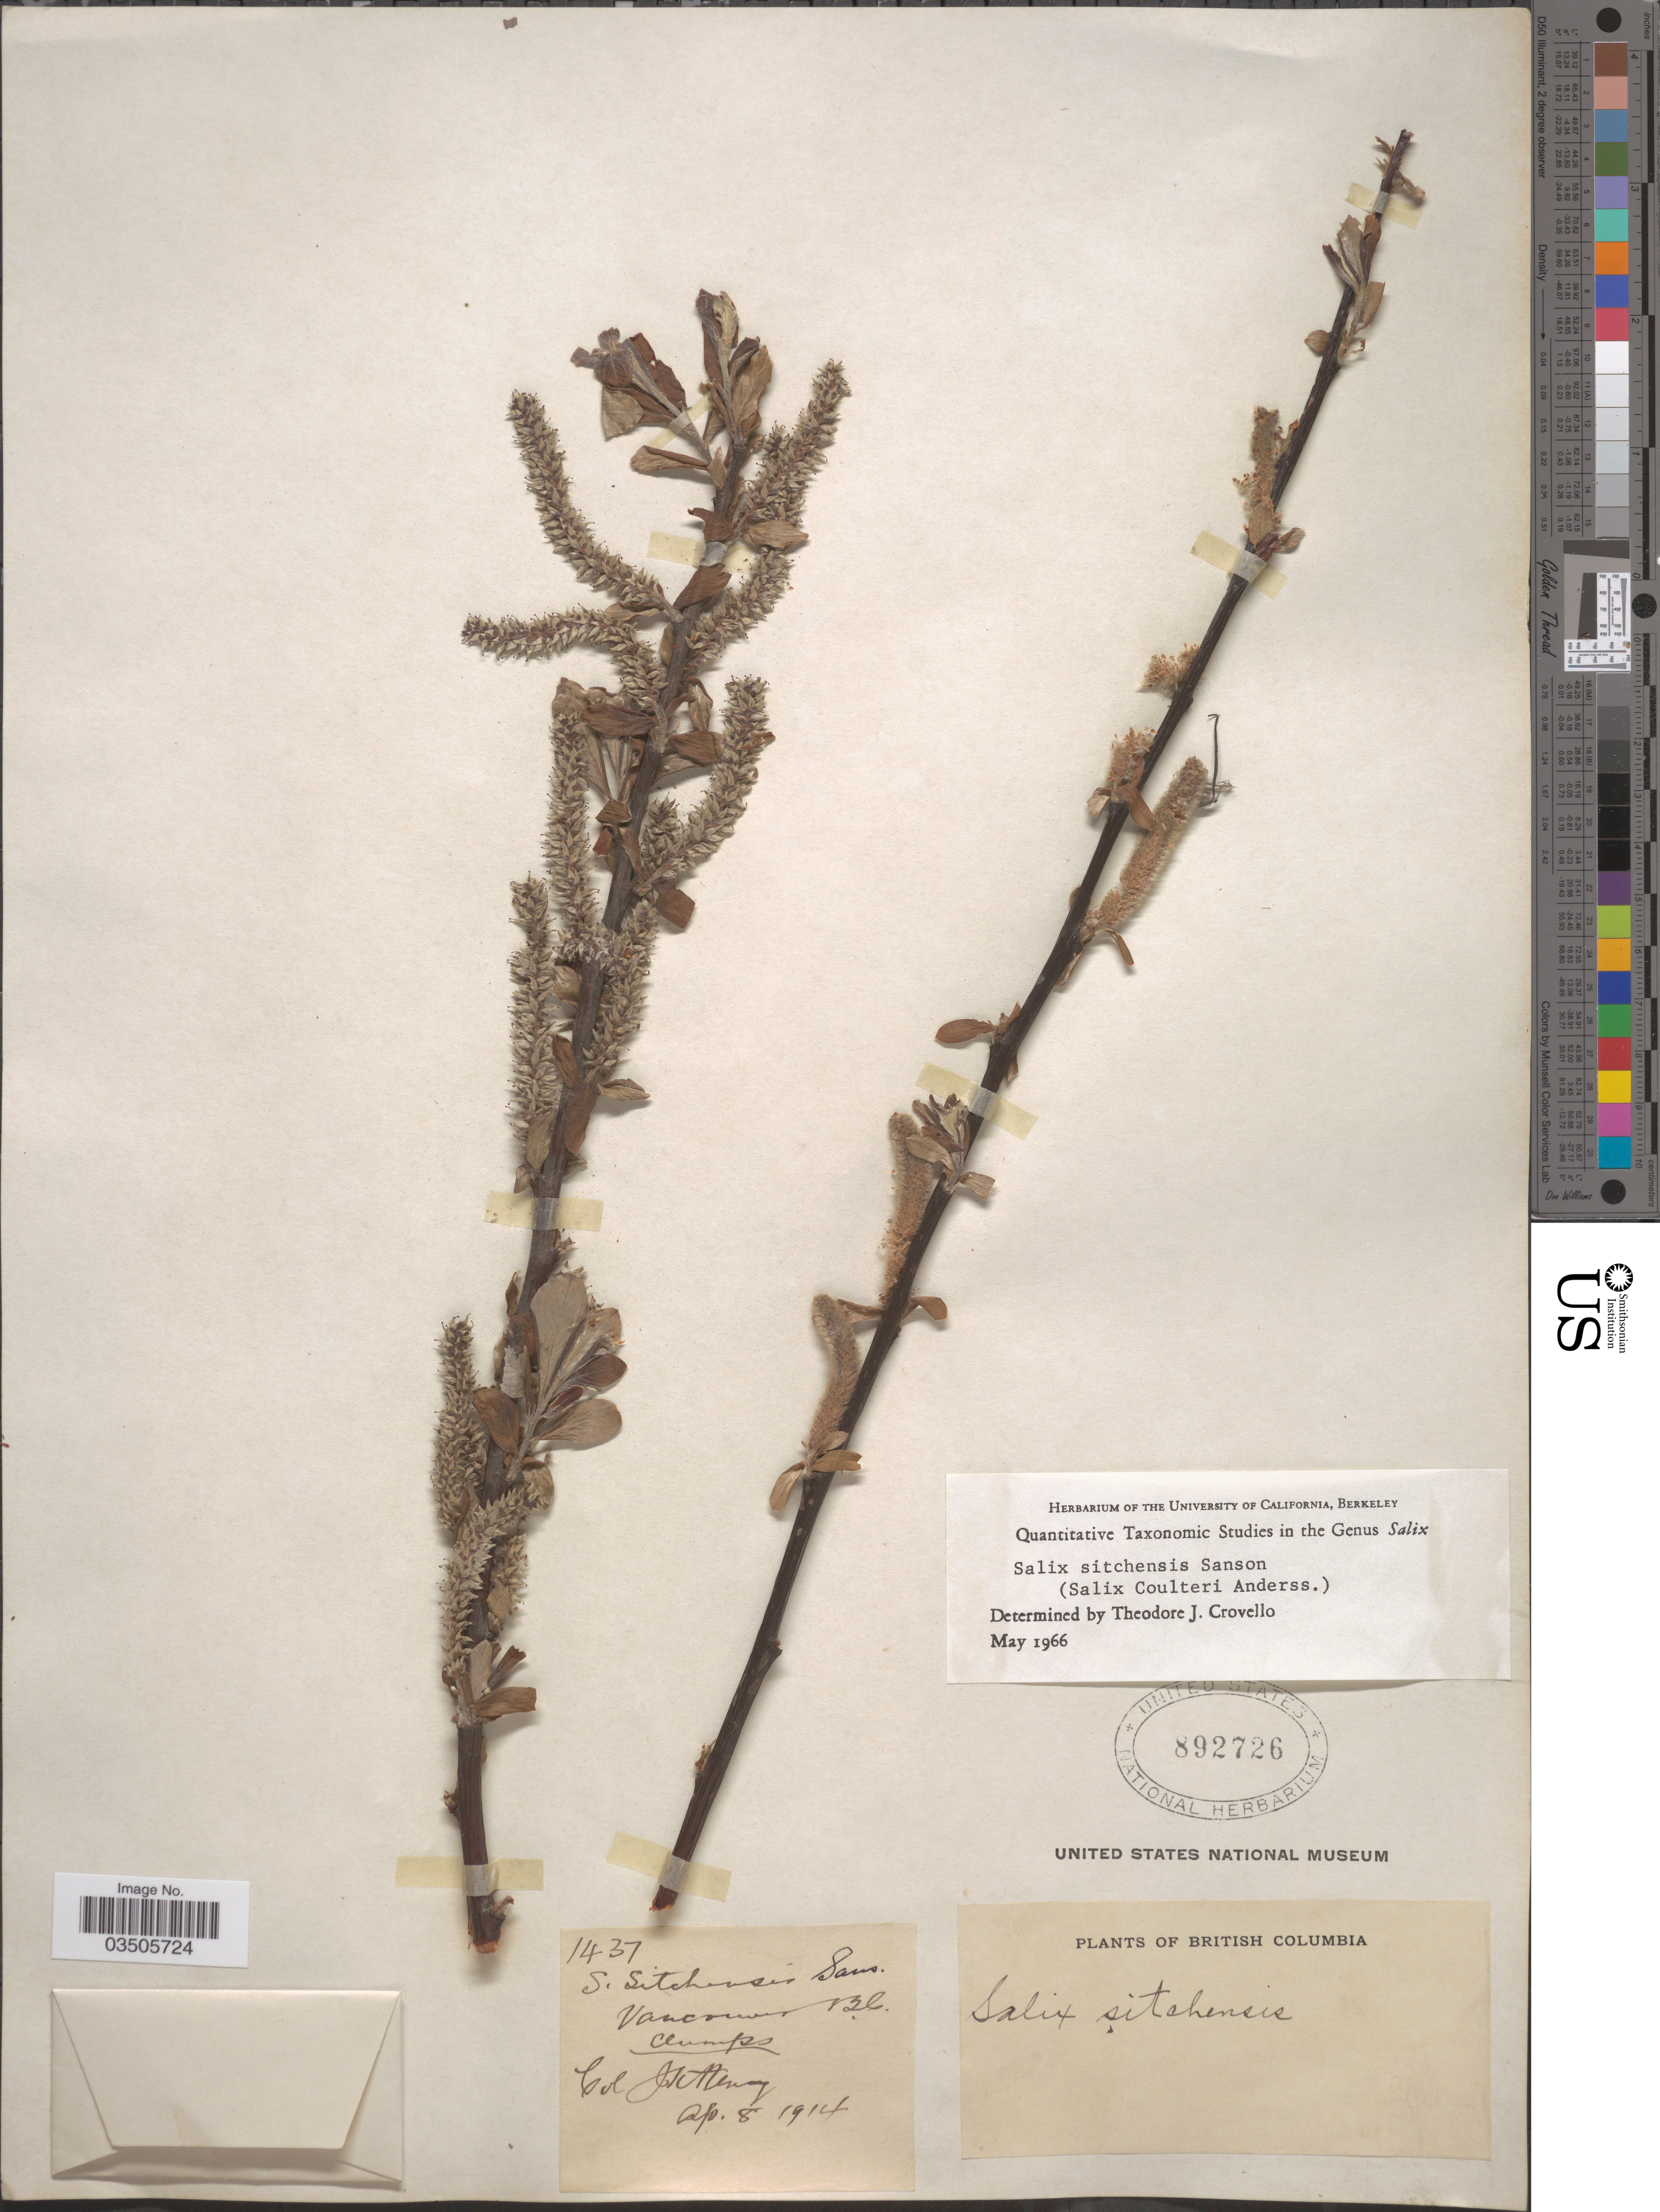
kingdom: Plantae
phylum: Tracheophyta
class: Magnoliopsida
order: Malpighiales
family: Salicaceae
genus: Salix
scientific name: Salix sitchensis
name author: Sanson ex Bong.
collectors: J. K. Henry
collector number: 1437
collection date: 1914-04-08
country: Canada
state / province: British Columbia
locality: Vancouver.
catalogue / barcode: US 892726